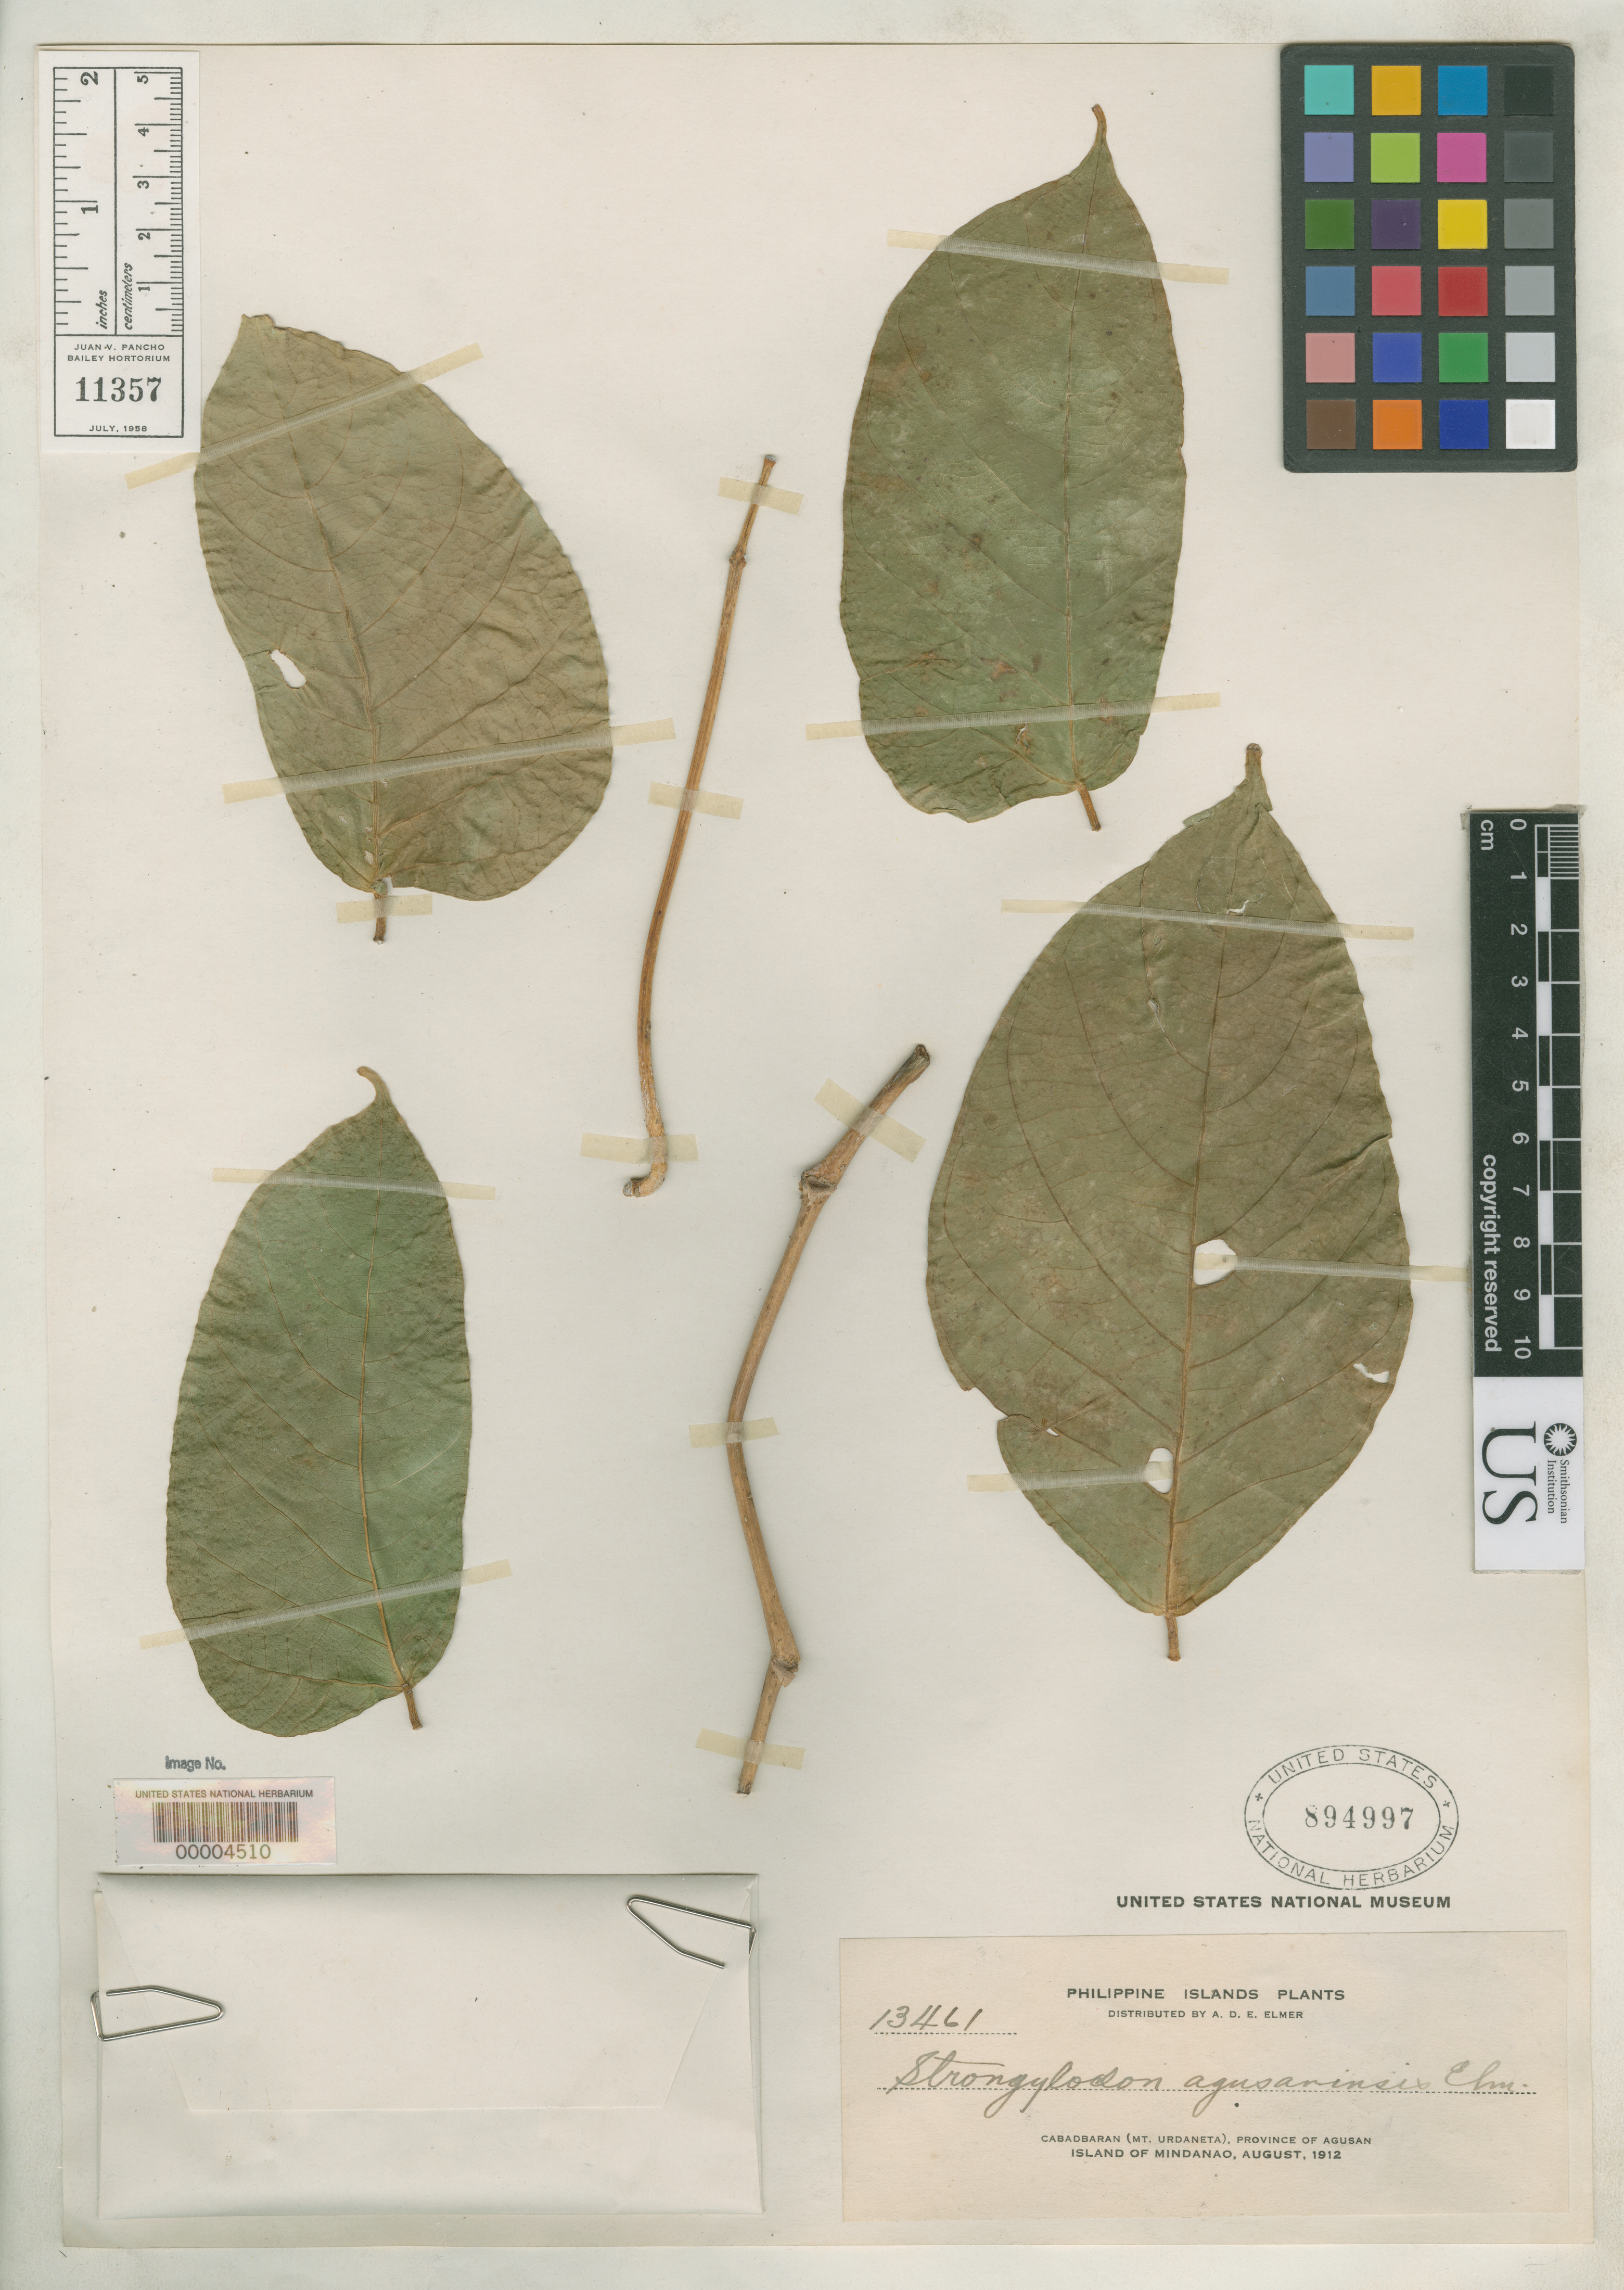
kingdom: Plantae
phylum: Tracheophyta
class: Magnoliopsida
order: Fabales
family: Fabaceae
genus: Strongylodon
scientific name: Strongylodon agusanensis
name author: Elmer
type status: Isotype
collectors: A. D. E. Elmer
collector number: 13461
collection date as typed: Aug 1912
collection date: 1912-08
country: Philippines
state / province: Caraga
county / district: Agusan del Norte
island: Mindanao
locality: Cabadbaran (Mt. Urdaneta), Province of Agusan, Island of Mindanao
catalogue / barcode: US 894997